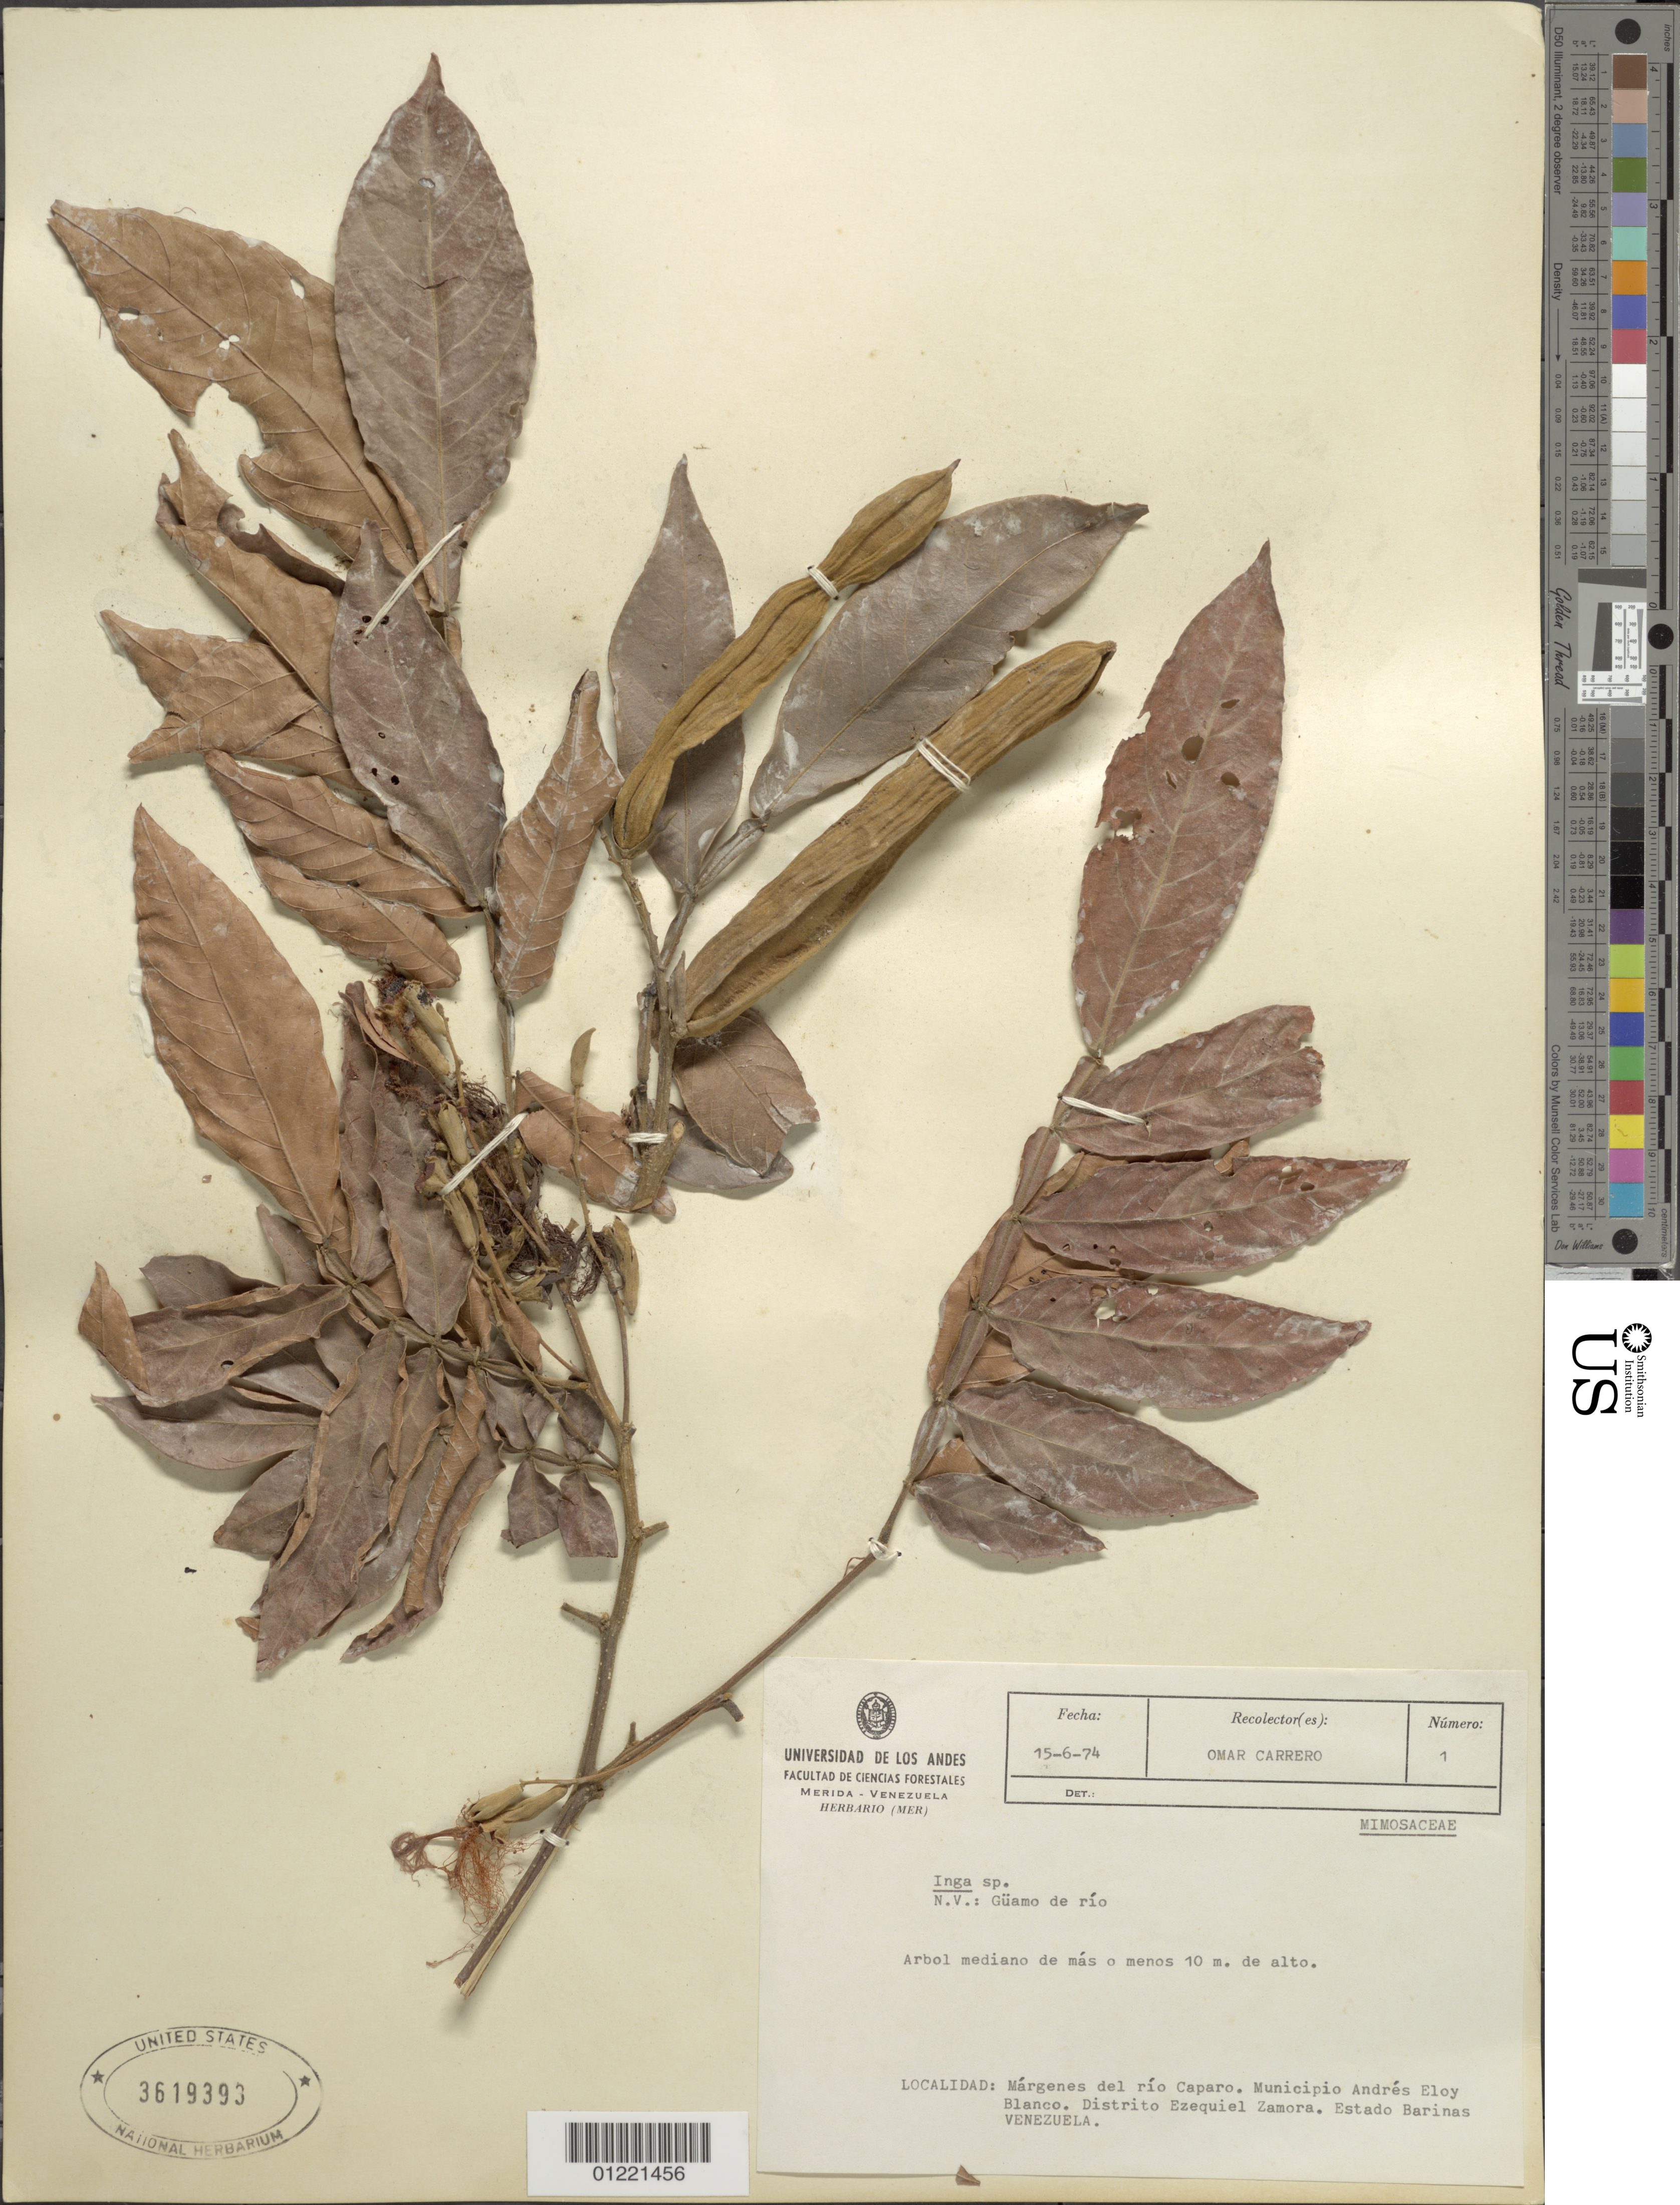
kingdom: Plantae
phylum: Tracheophyta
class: Magnoliopsida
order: Fabales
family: Fabaceae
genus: Inga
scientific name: Inga sp.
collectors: O. Carrero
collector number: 1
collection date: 1974-06-15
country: Venezuela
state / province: Barinas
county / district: Andrés Eloy Blanco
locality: Margenes del rio Caparo. Municipio Andres Eloy Blanco.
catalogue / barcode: US 3619393